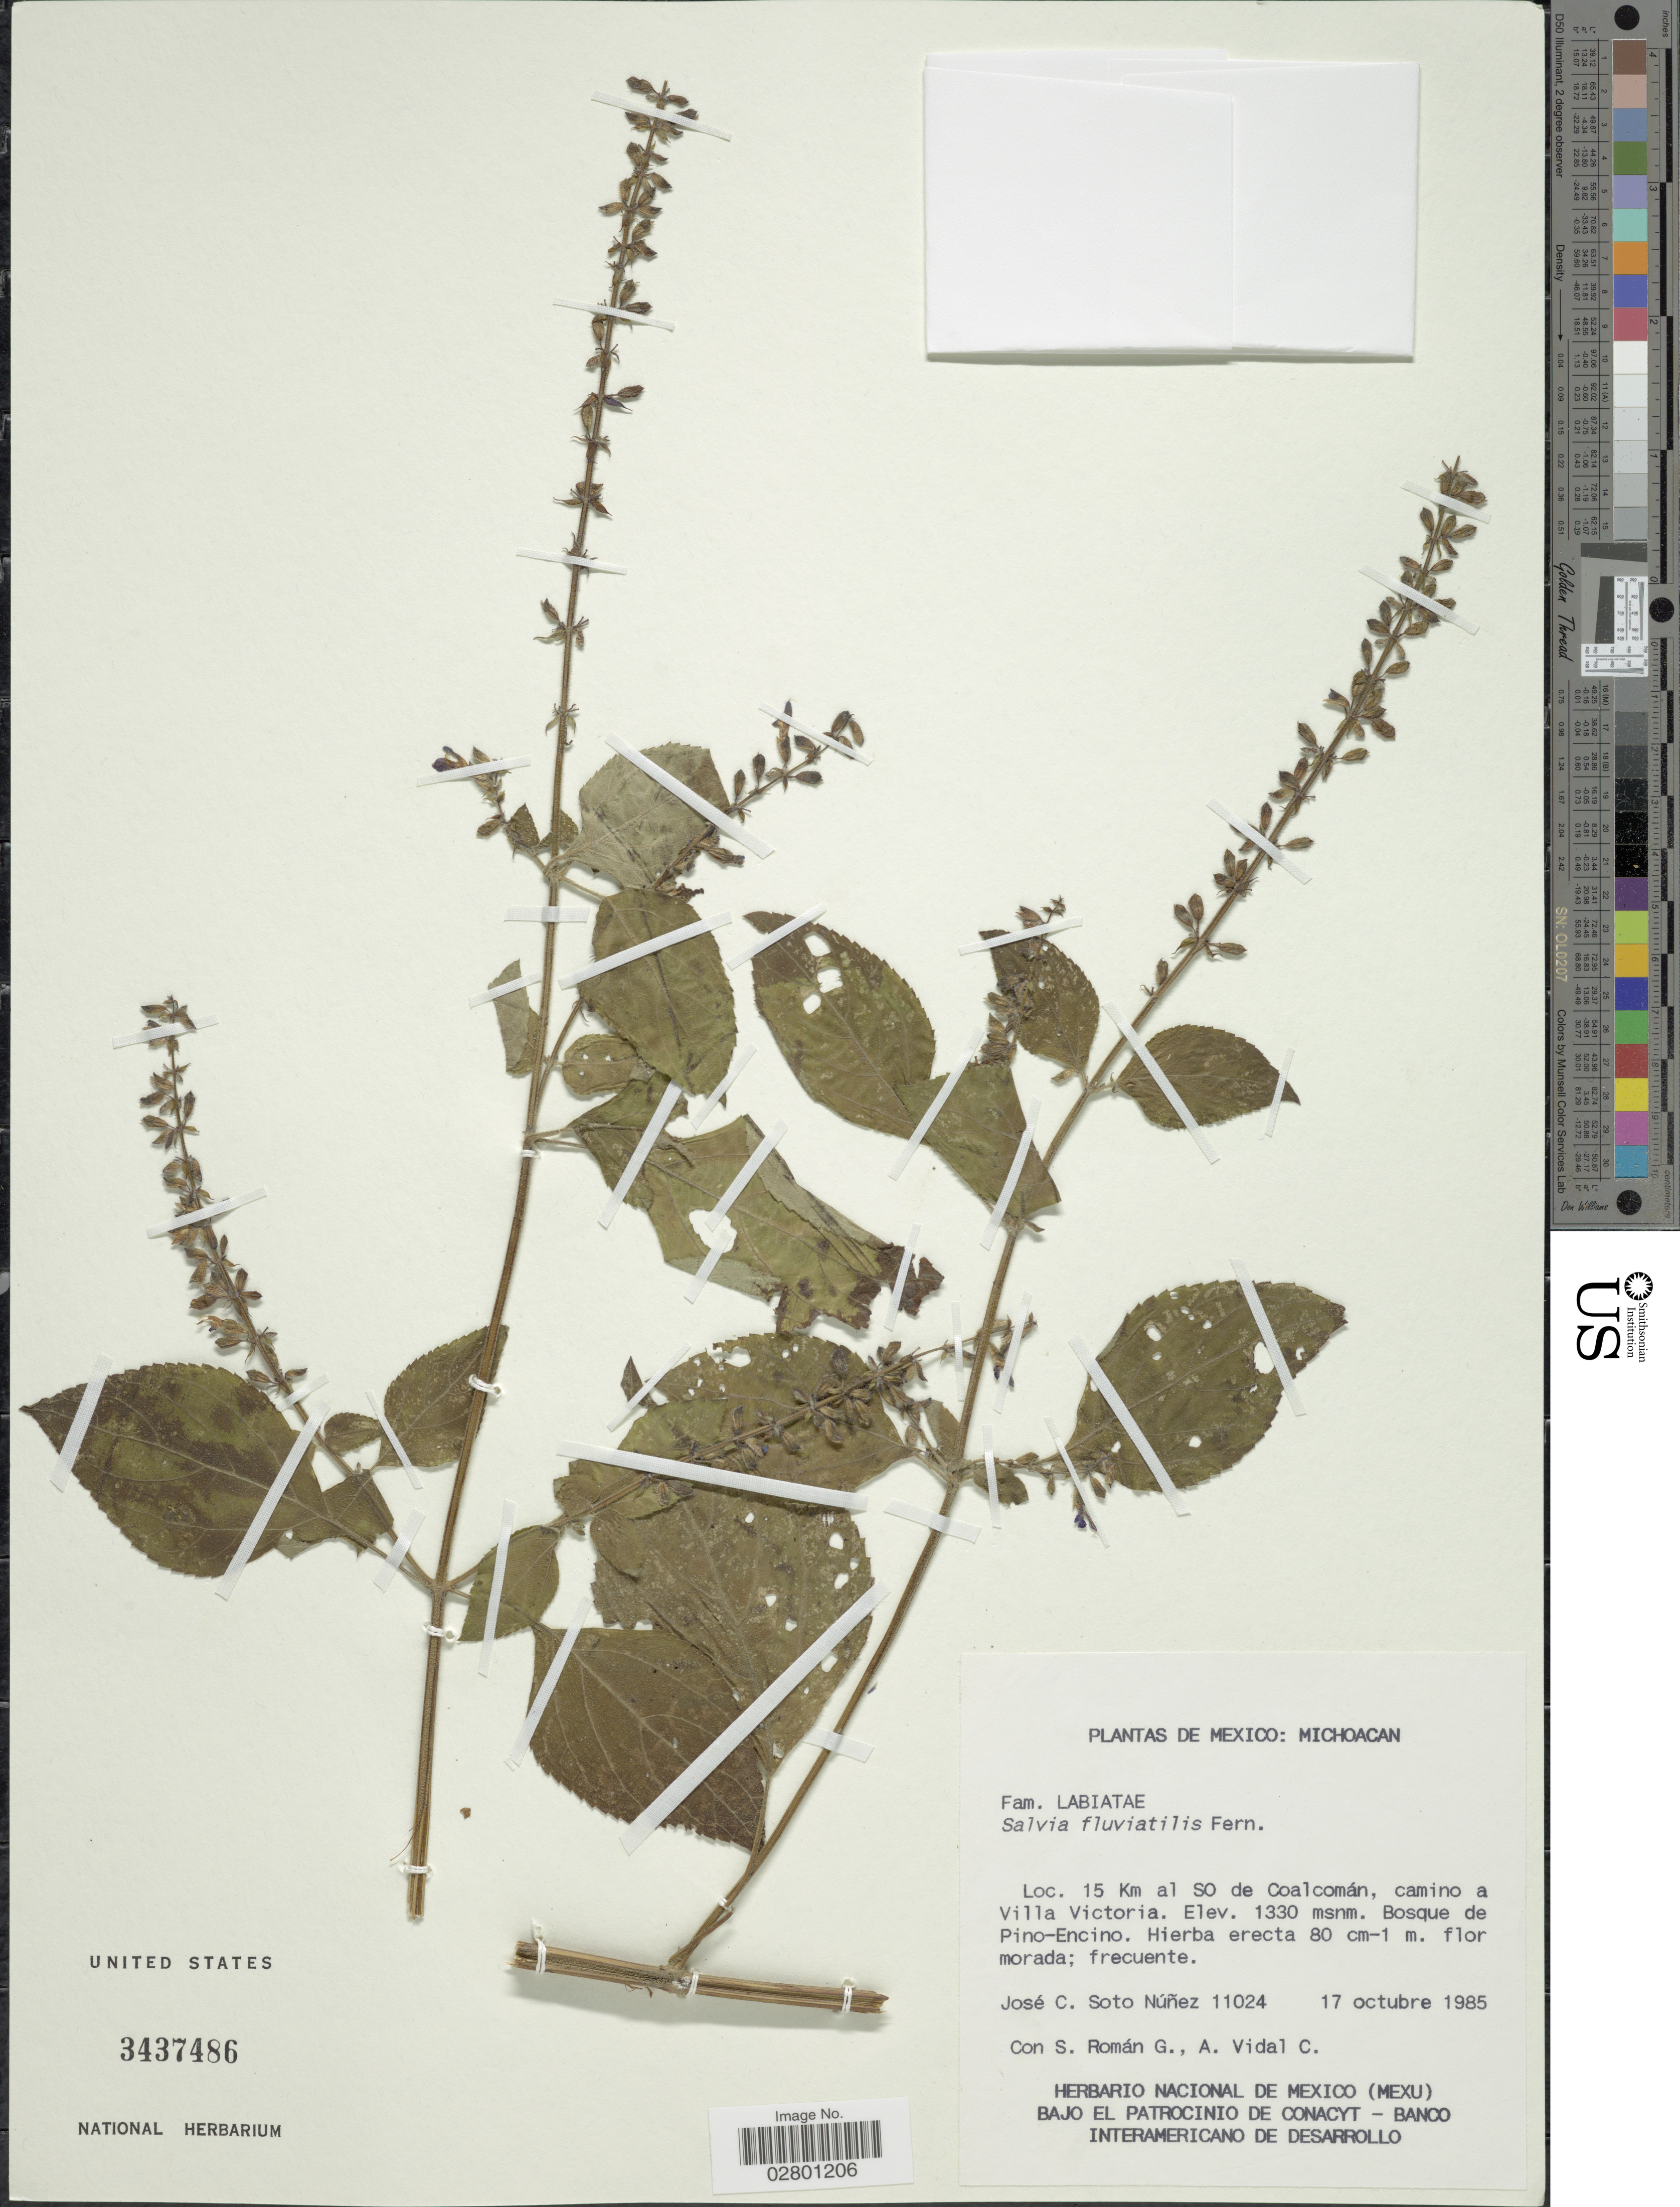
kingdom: Plantae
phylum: Tracheophyta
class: Magnoliopsida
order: Lamiales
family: Lamiaceae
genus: Salvia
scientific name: Salvia fluviatilis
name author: Fernald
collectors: J. Soto, S. Román G. & A. Vidal C.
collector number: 11024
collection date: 1985-10-17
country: Mexico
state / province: Michoacán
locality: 15 Km al SO de Coalcomán, camino a Villa Victoria.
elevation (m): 1330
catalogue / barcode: US 3437486